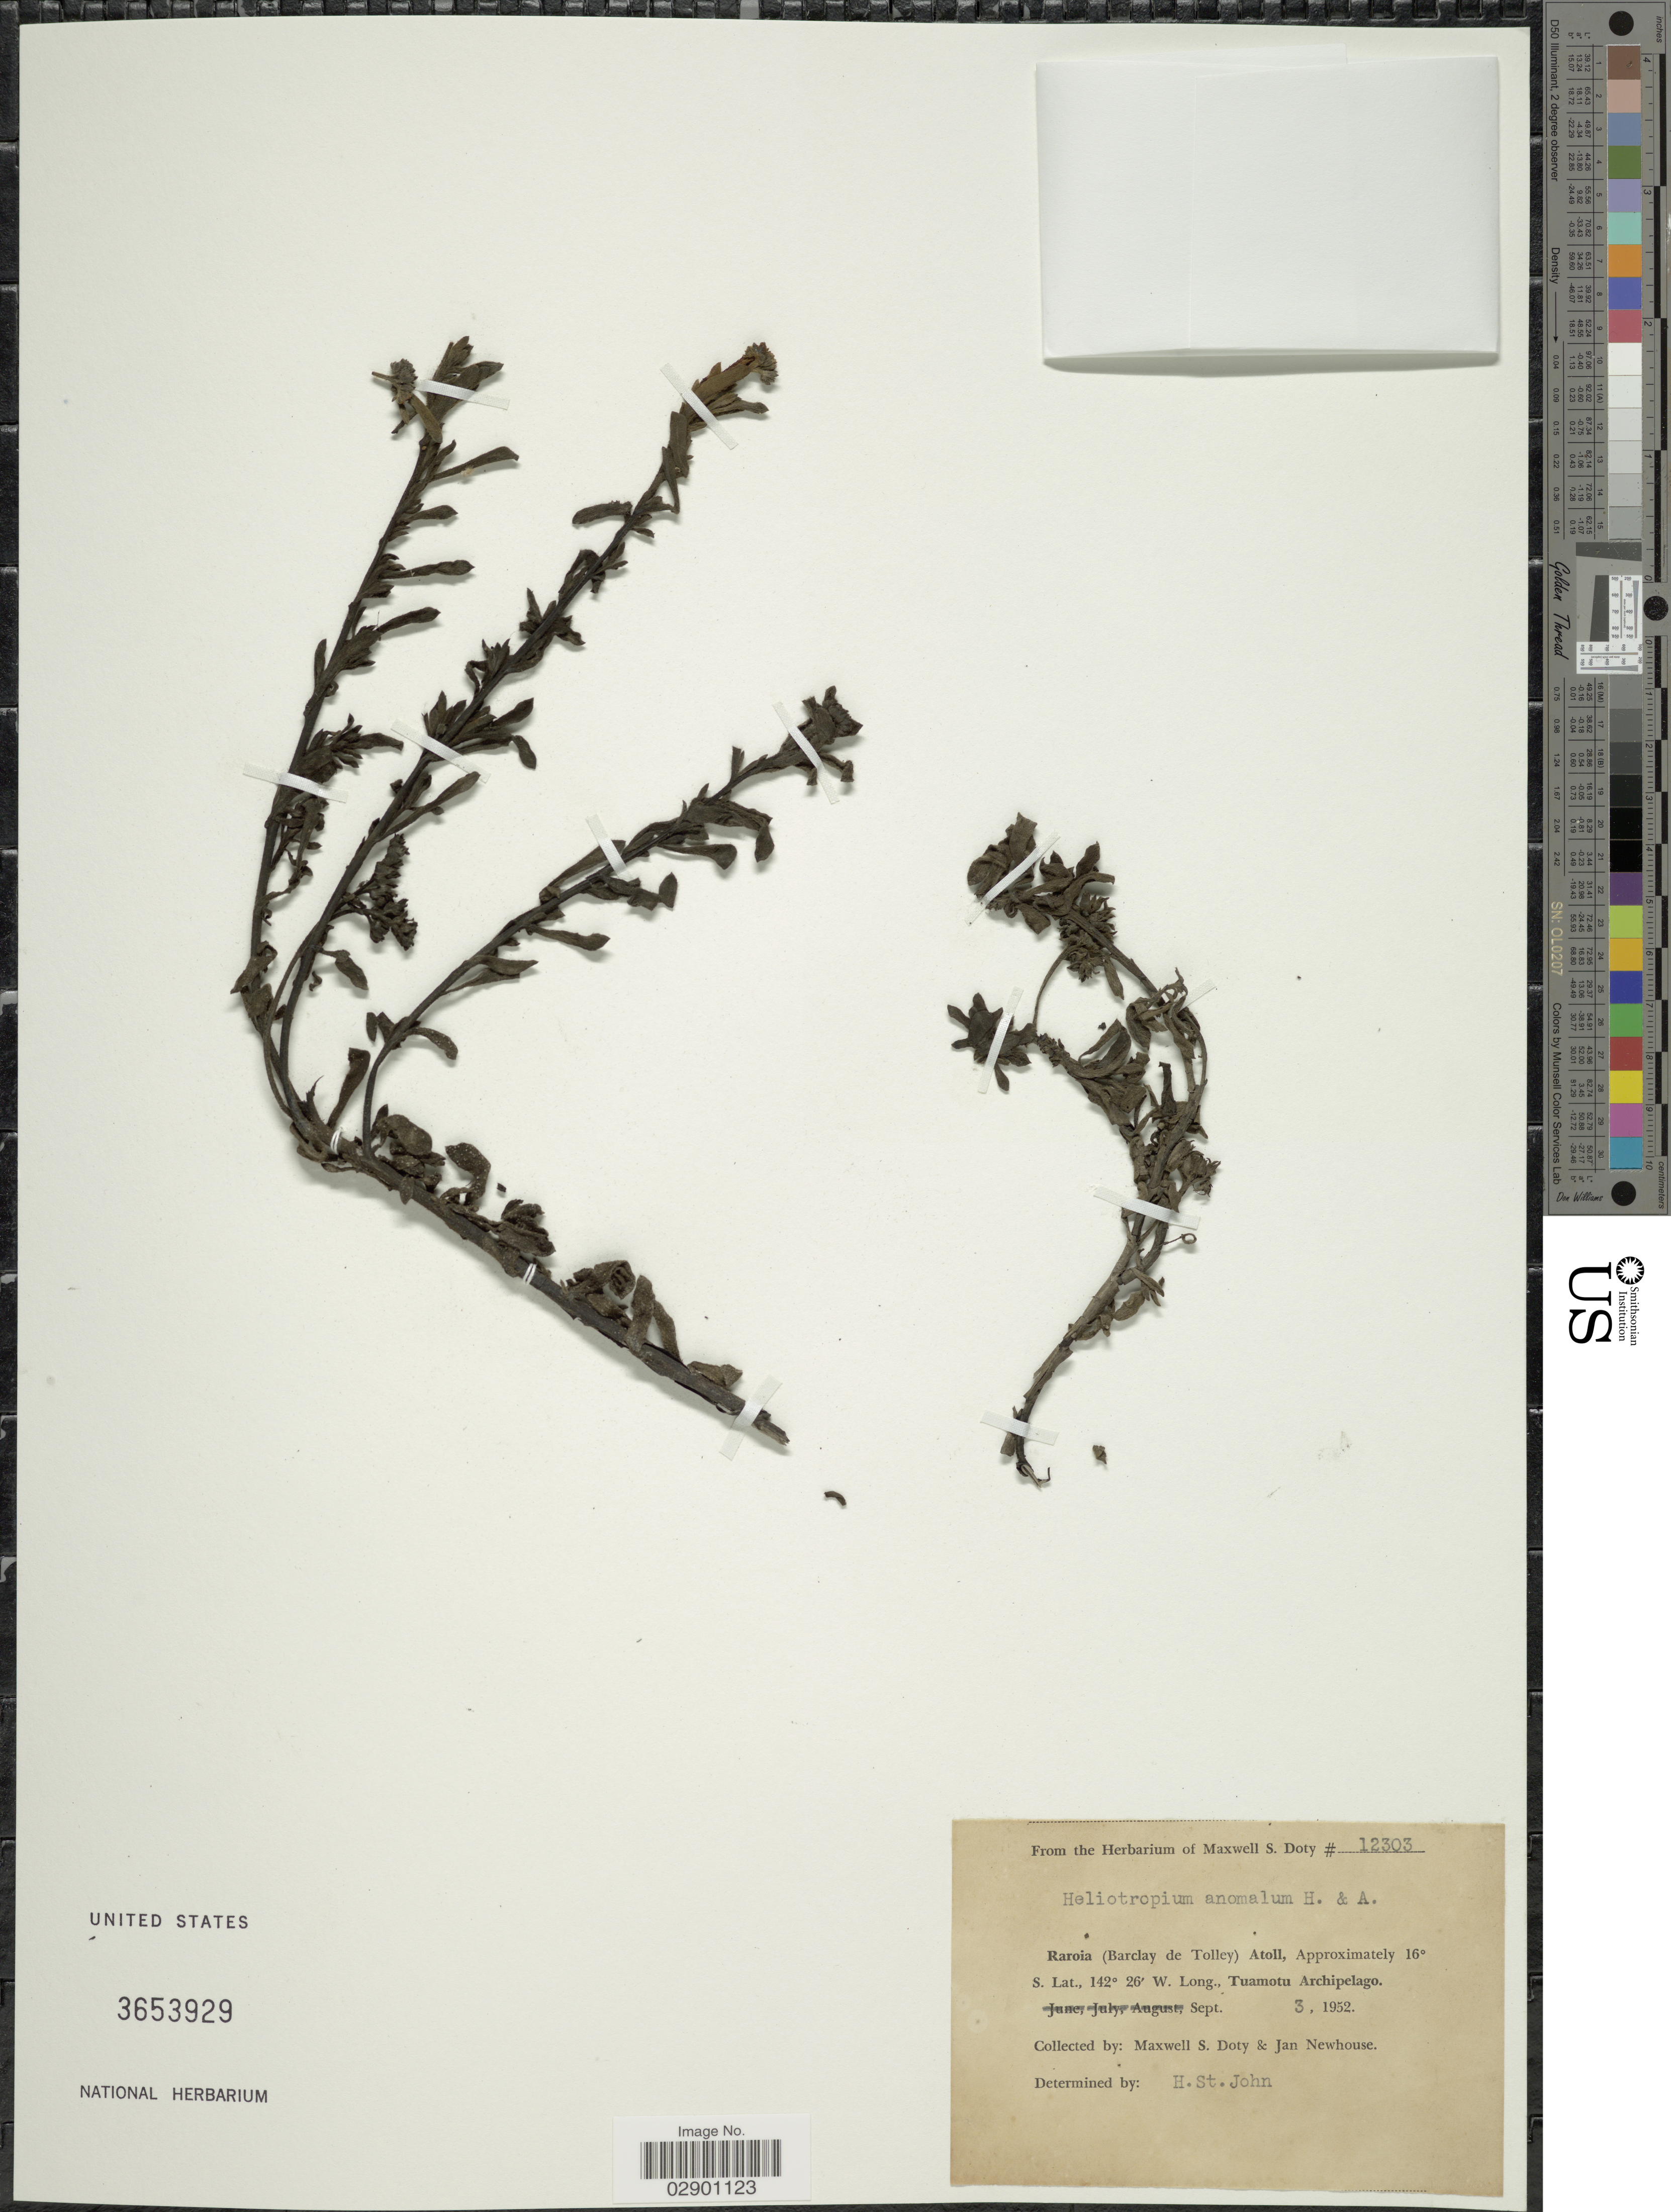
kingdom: Plantae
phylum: Tracheophyta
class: Magnoliopsida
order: Boraginales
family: Heliotropiaceae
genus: Heliotropium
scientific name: Heliotropium anomalum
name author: Hook. & Arn.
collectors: M. S. Doty & J. Newhouse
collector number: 12303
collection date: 1952-09-03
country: French Polynesia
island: Raroia [Barclay de Tolley] Atoll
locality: Raroia (Barclay de Tolley) Atoll, Tuamotu Archipelago.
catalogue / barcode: US 3653929